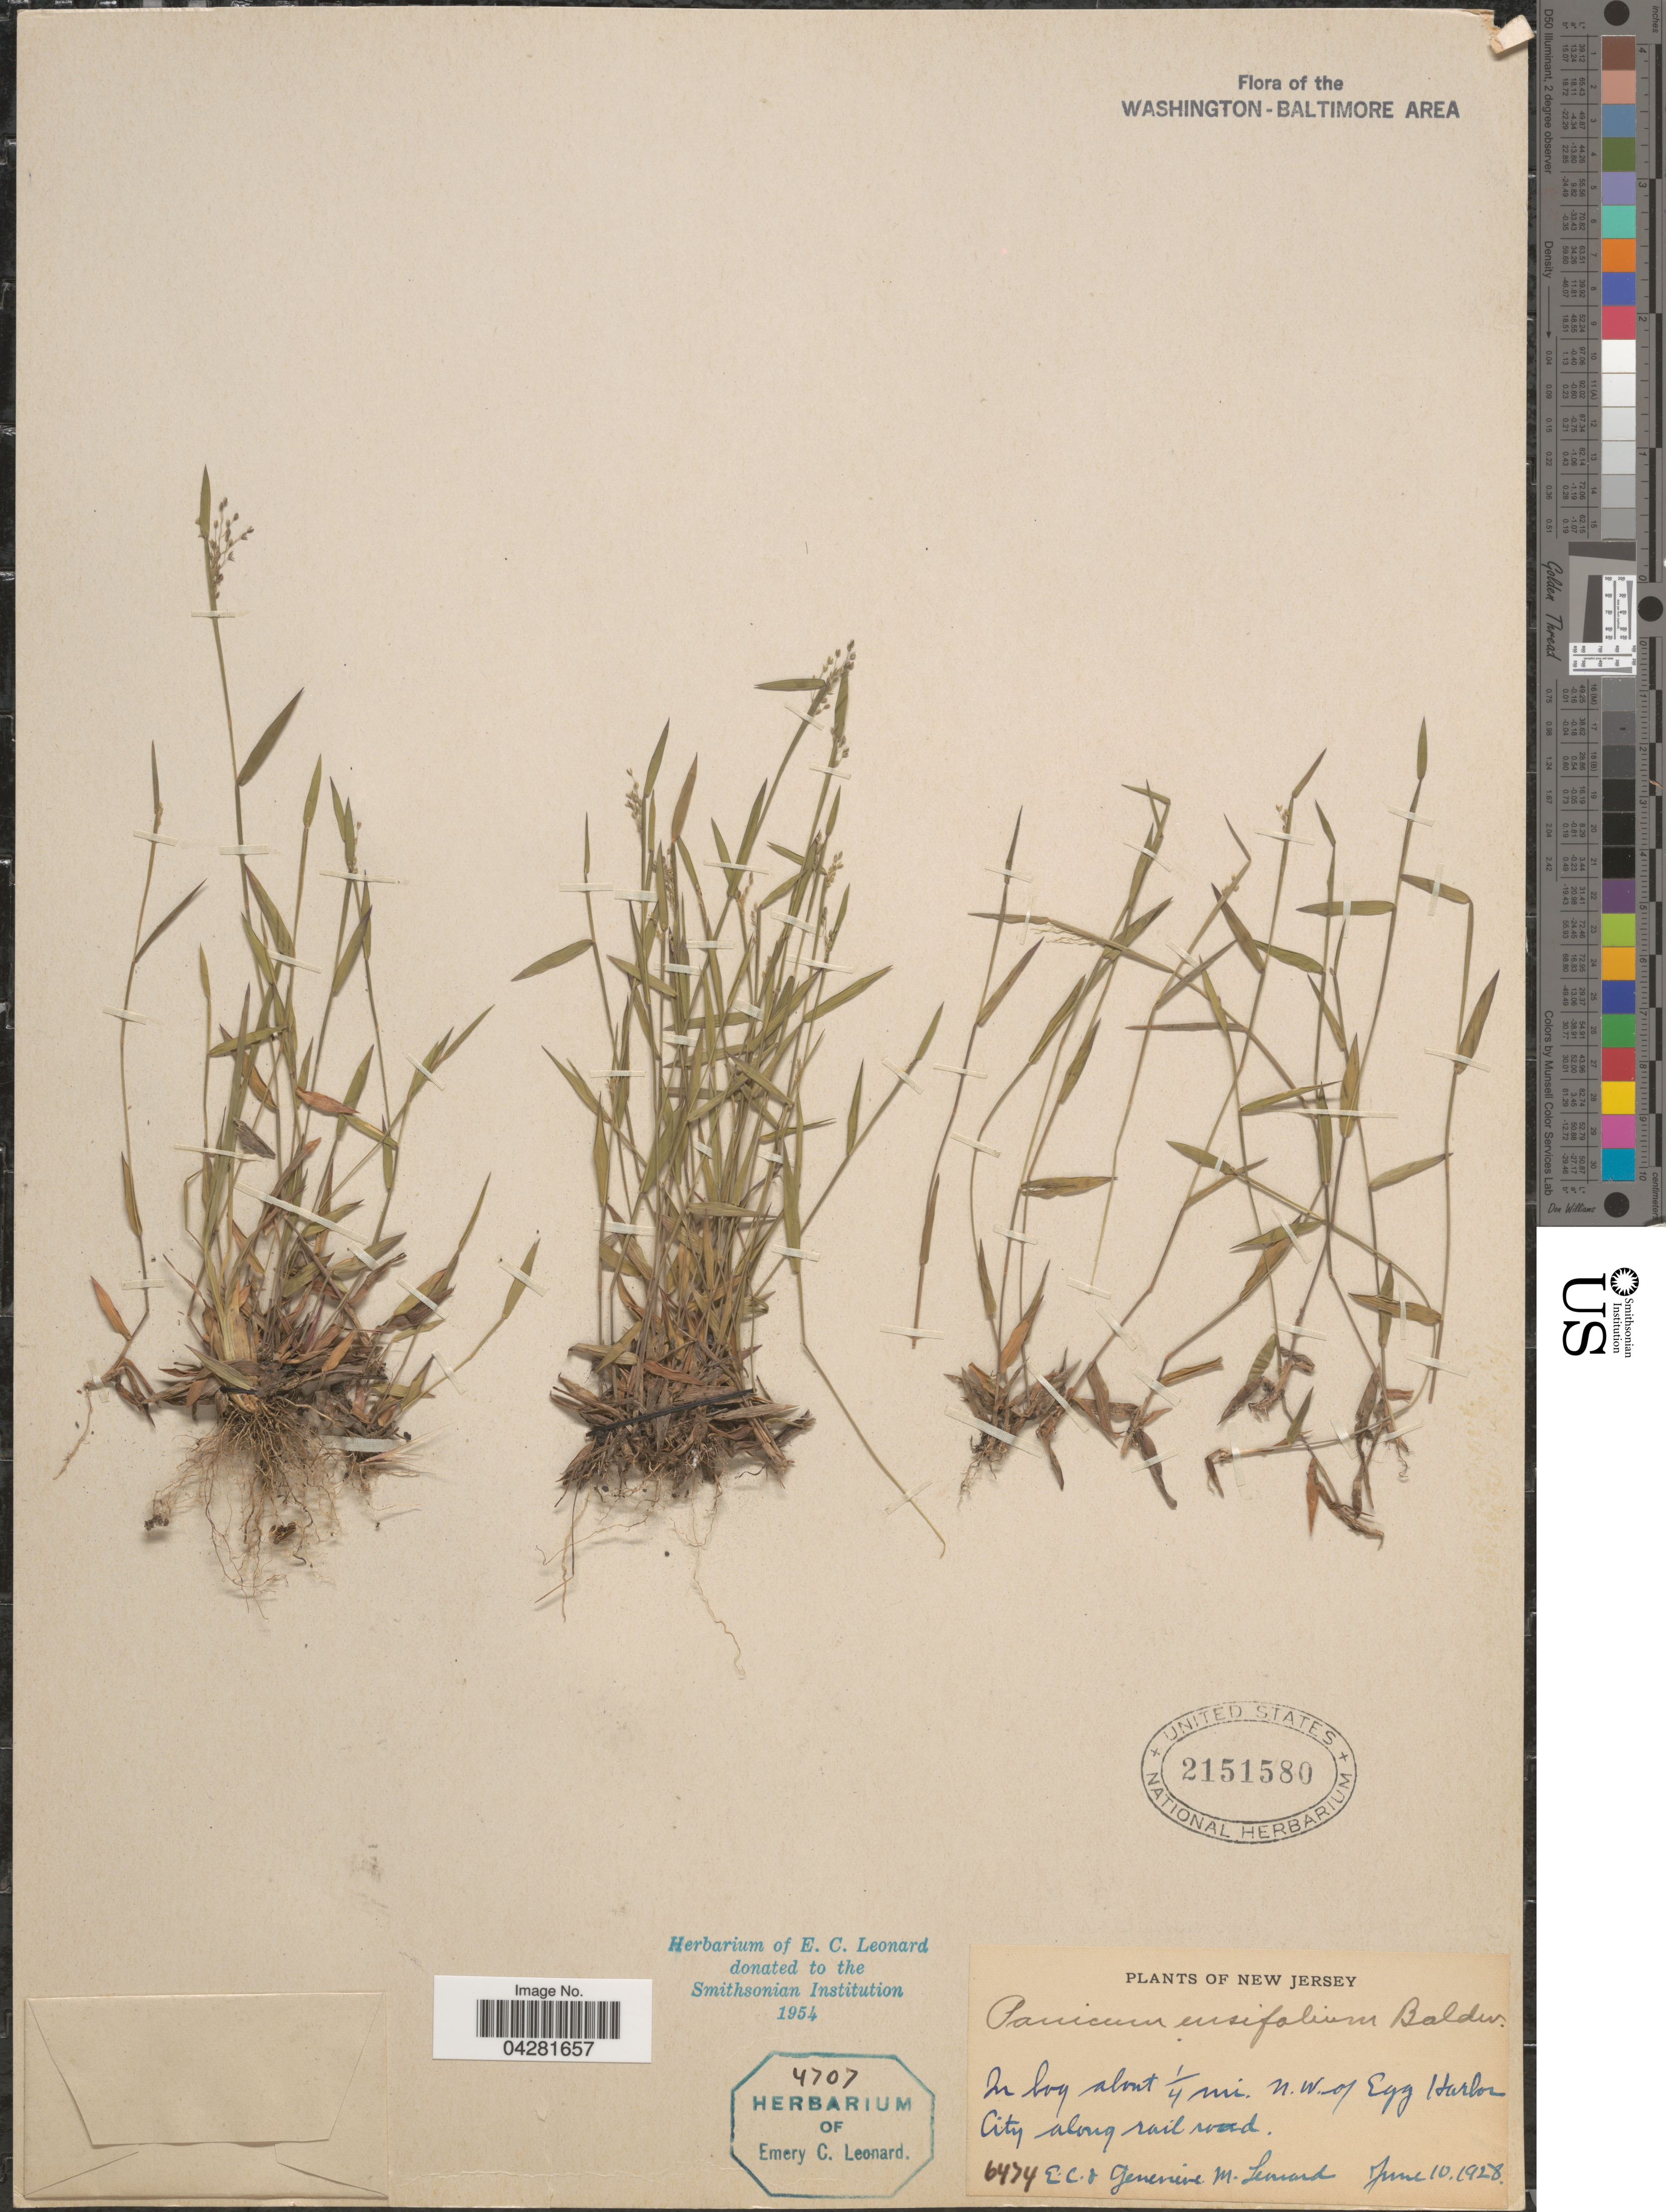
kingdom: Plantae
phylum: Tracheophyta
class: Liliopsida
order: Poales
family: Poaceae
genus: Dichanthelium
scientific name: Dichanthelium ensifolium var. ensifolium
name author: (Baldwin ex Elliot) Gould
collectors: E. C. Leonard & G. M. Leonard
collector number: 6474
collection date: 1928-06-10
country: United States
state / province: New Jersey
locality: In bog about ¼ mi. n.w. of Egg Harbor City along rail road.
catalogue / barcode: US 2151580